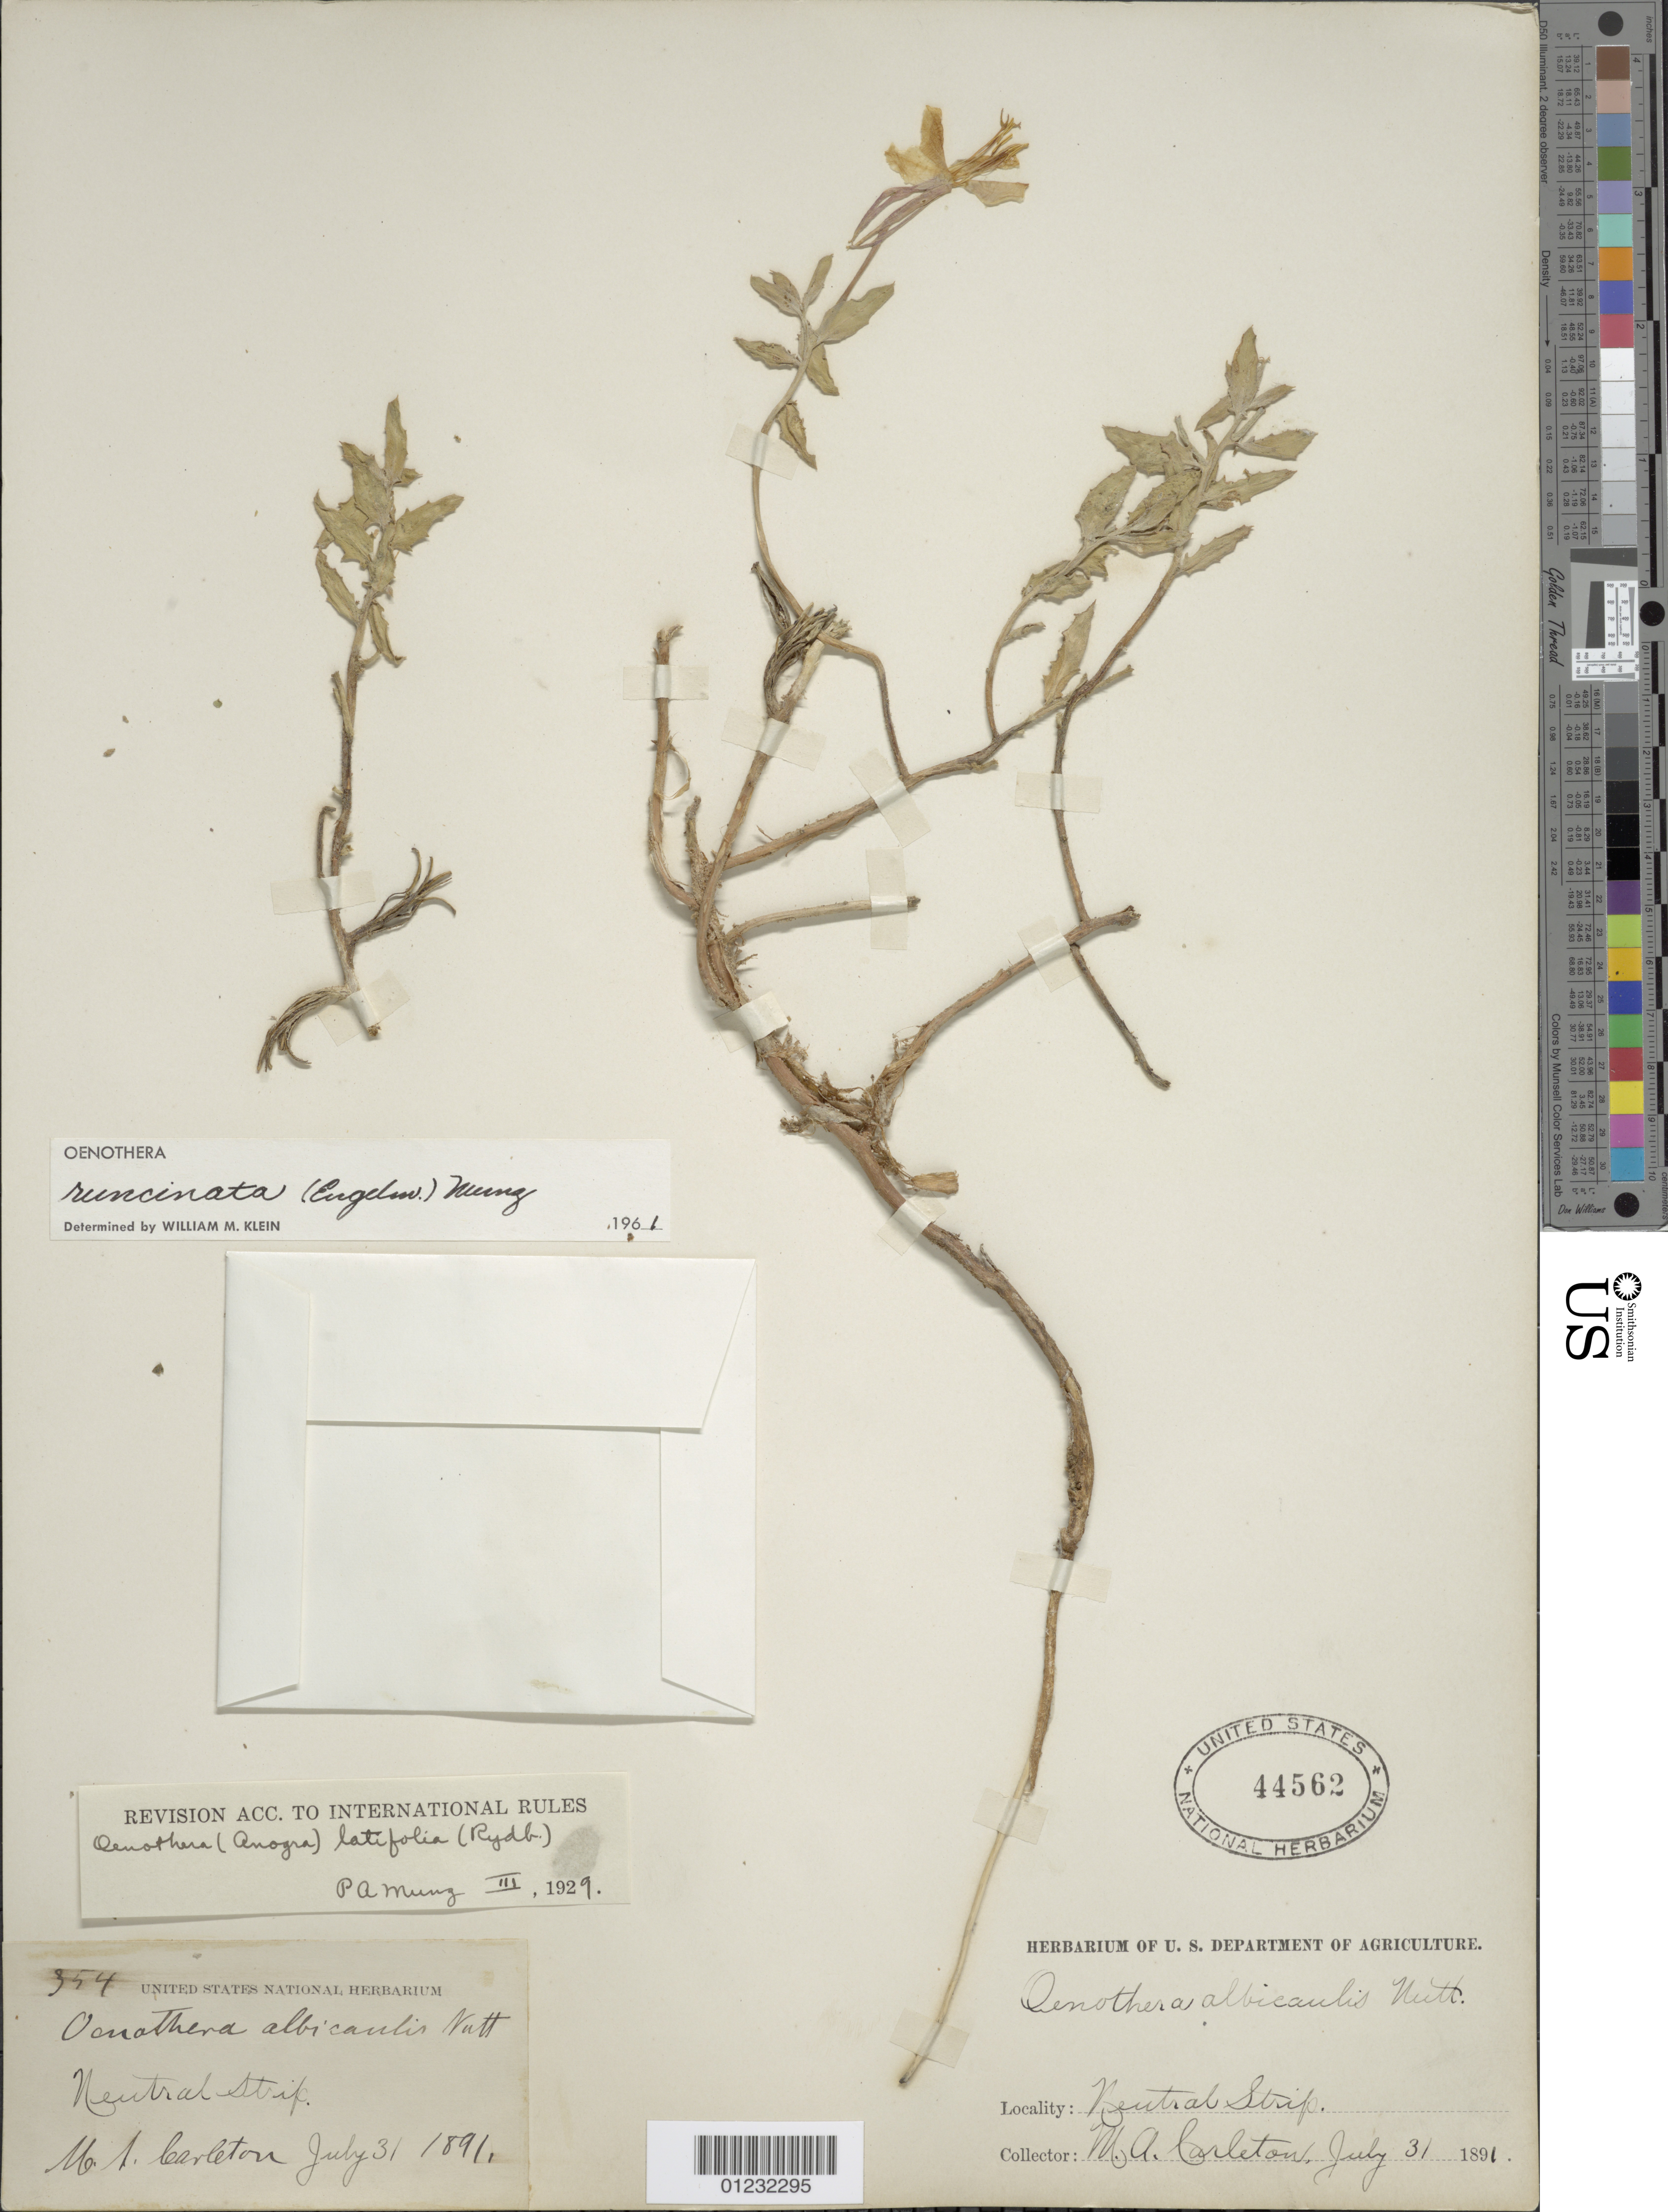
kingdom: Plantae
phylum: Tracheophyta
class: Magnoliopsida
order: Myrtales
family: Onagraceae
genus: Oenothera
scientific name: Oenothera pallida subsp. runcinata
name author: (Engelm.) Munz & W.M. Klein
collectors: M. A. Carleton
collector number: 354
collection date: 1891-07-31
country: United States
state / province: Texas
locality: Neutral Strip.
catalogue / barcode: US 44562